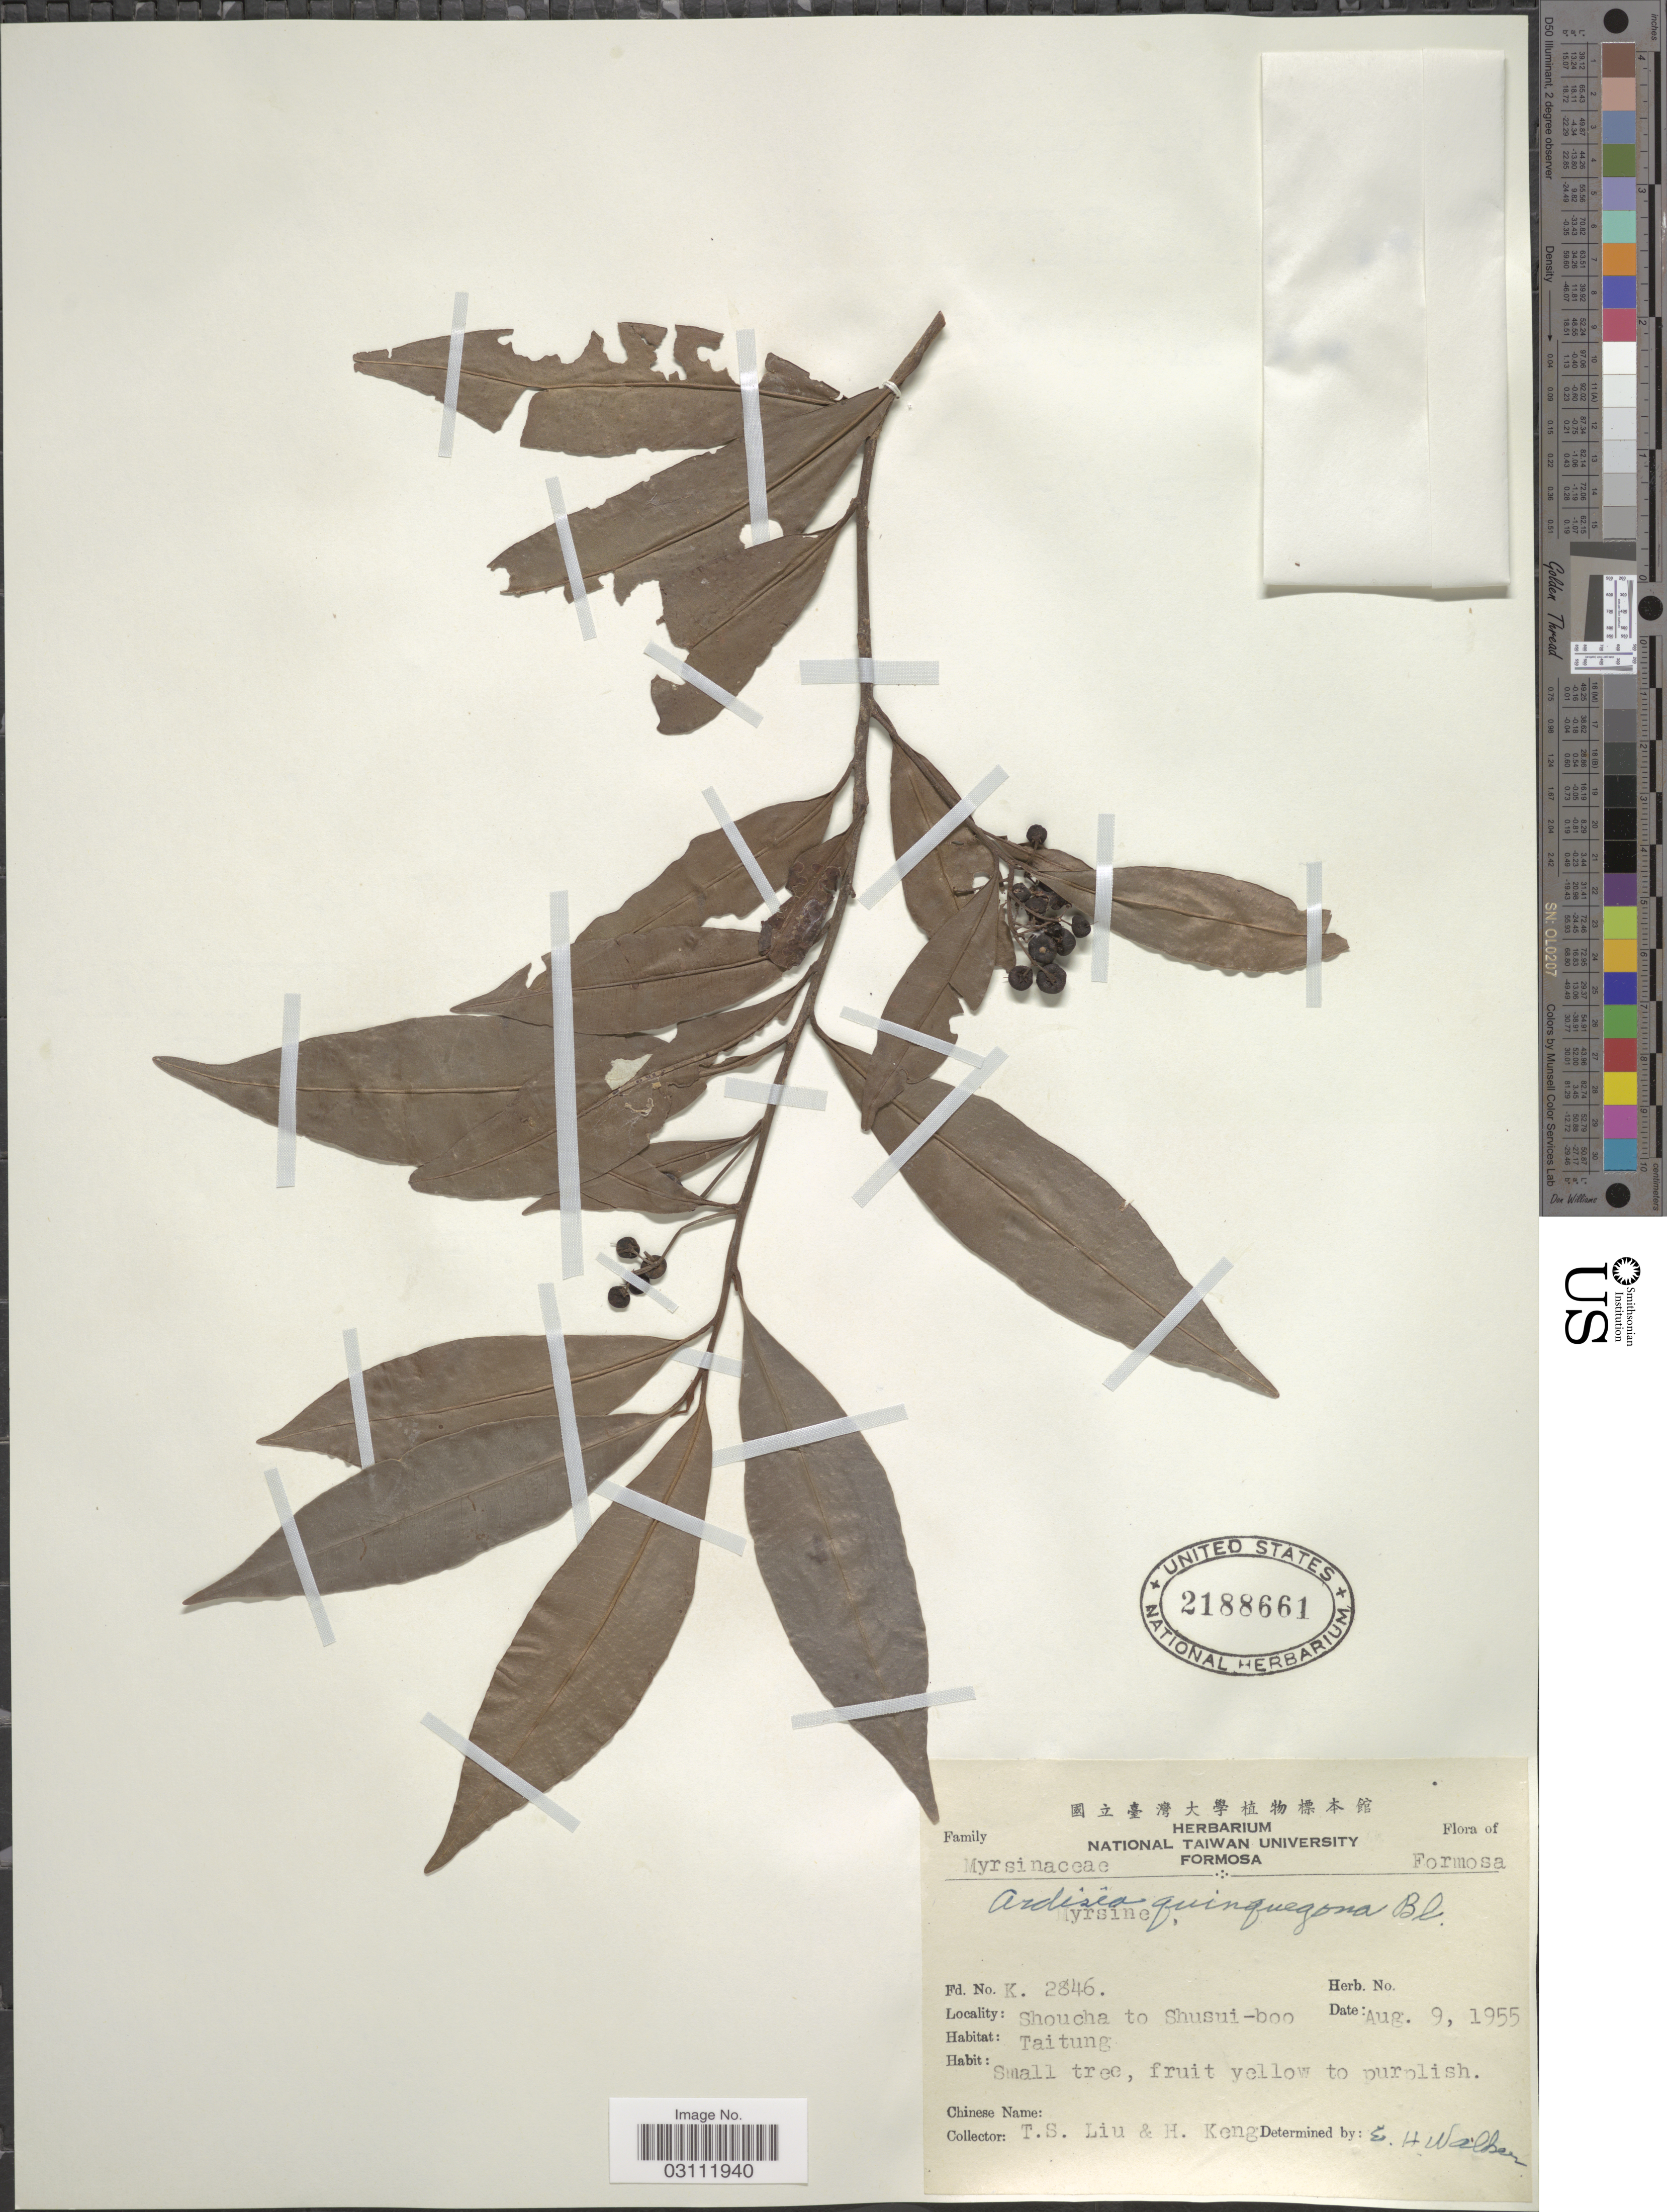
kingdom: Plantae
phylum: Tracheophyta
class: Magnoliopsida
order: Ericales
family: Primulaceae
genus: Ardisia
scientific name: Ardisia quinquegona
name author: Blume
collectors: T. S. Liu & H. Keng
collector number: K.2846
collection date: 1955-08-09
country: Taiwan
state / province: Taitung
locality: Formosa. Shoucha to Shushui-boo.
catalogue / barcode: US 2188661